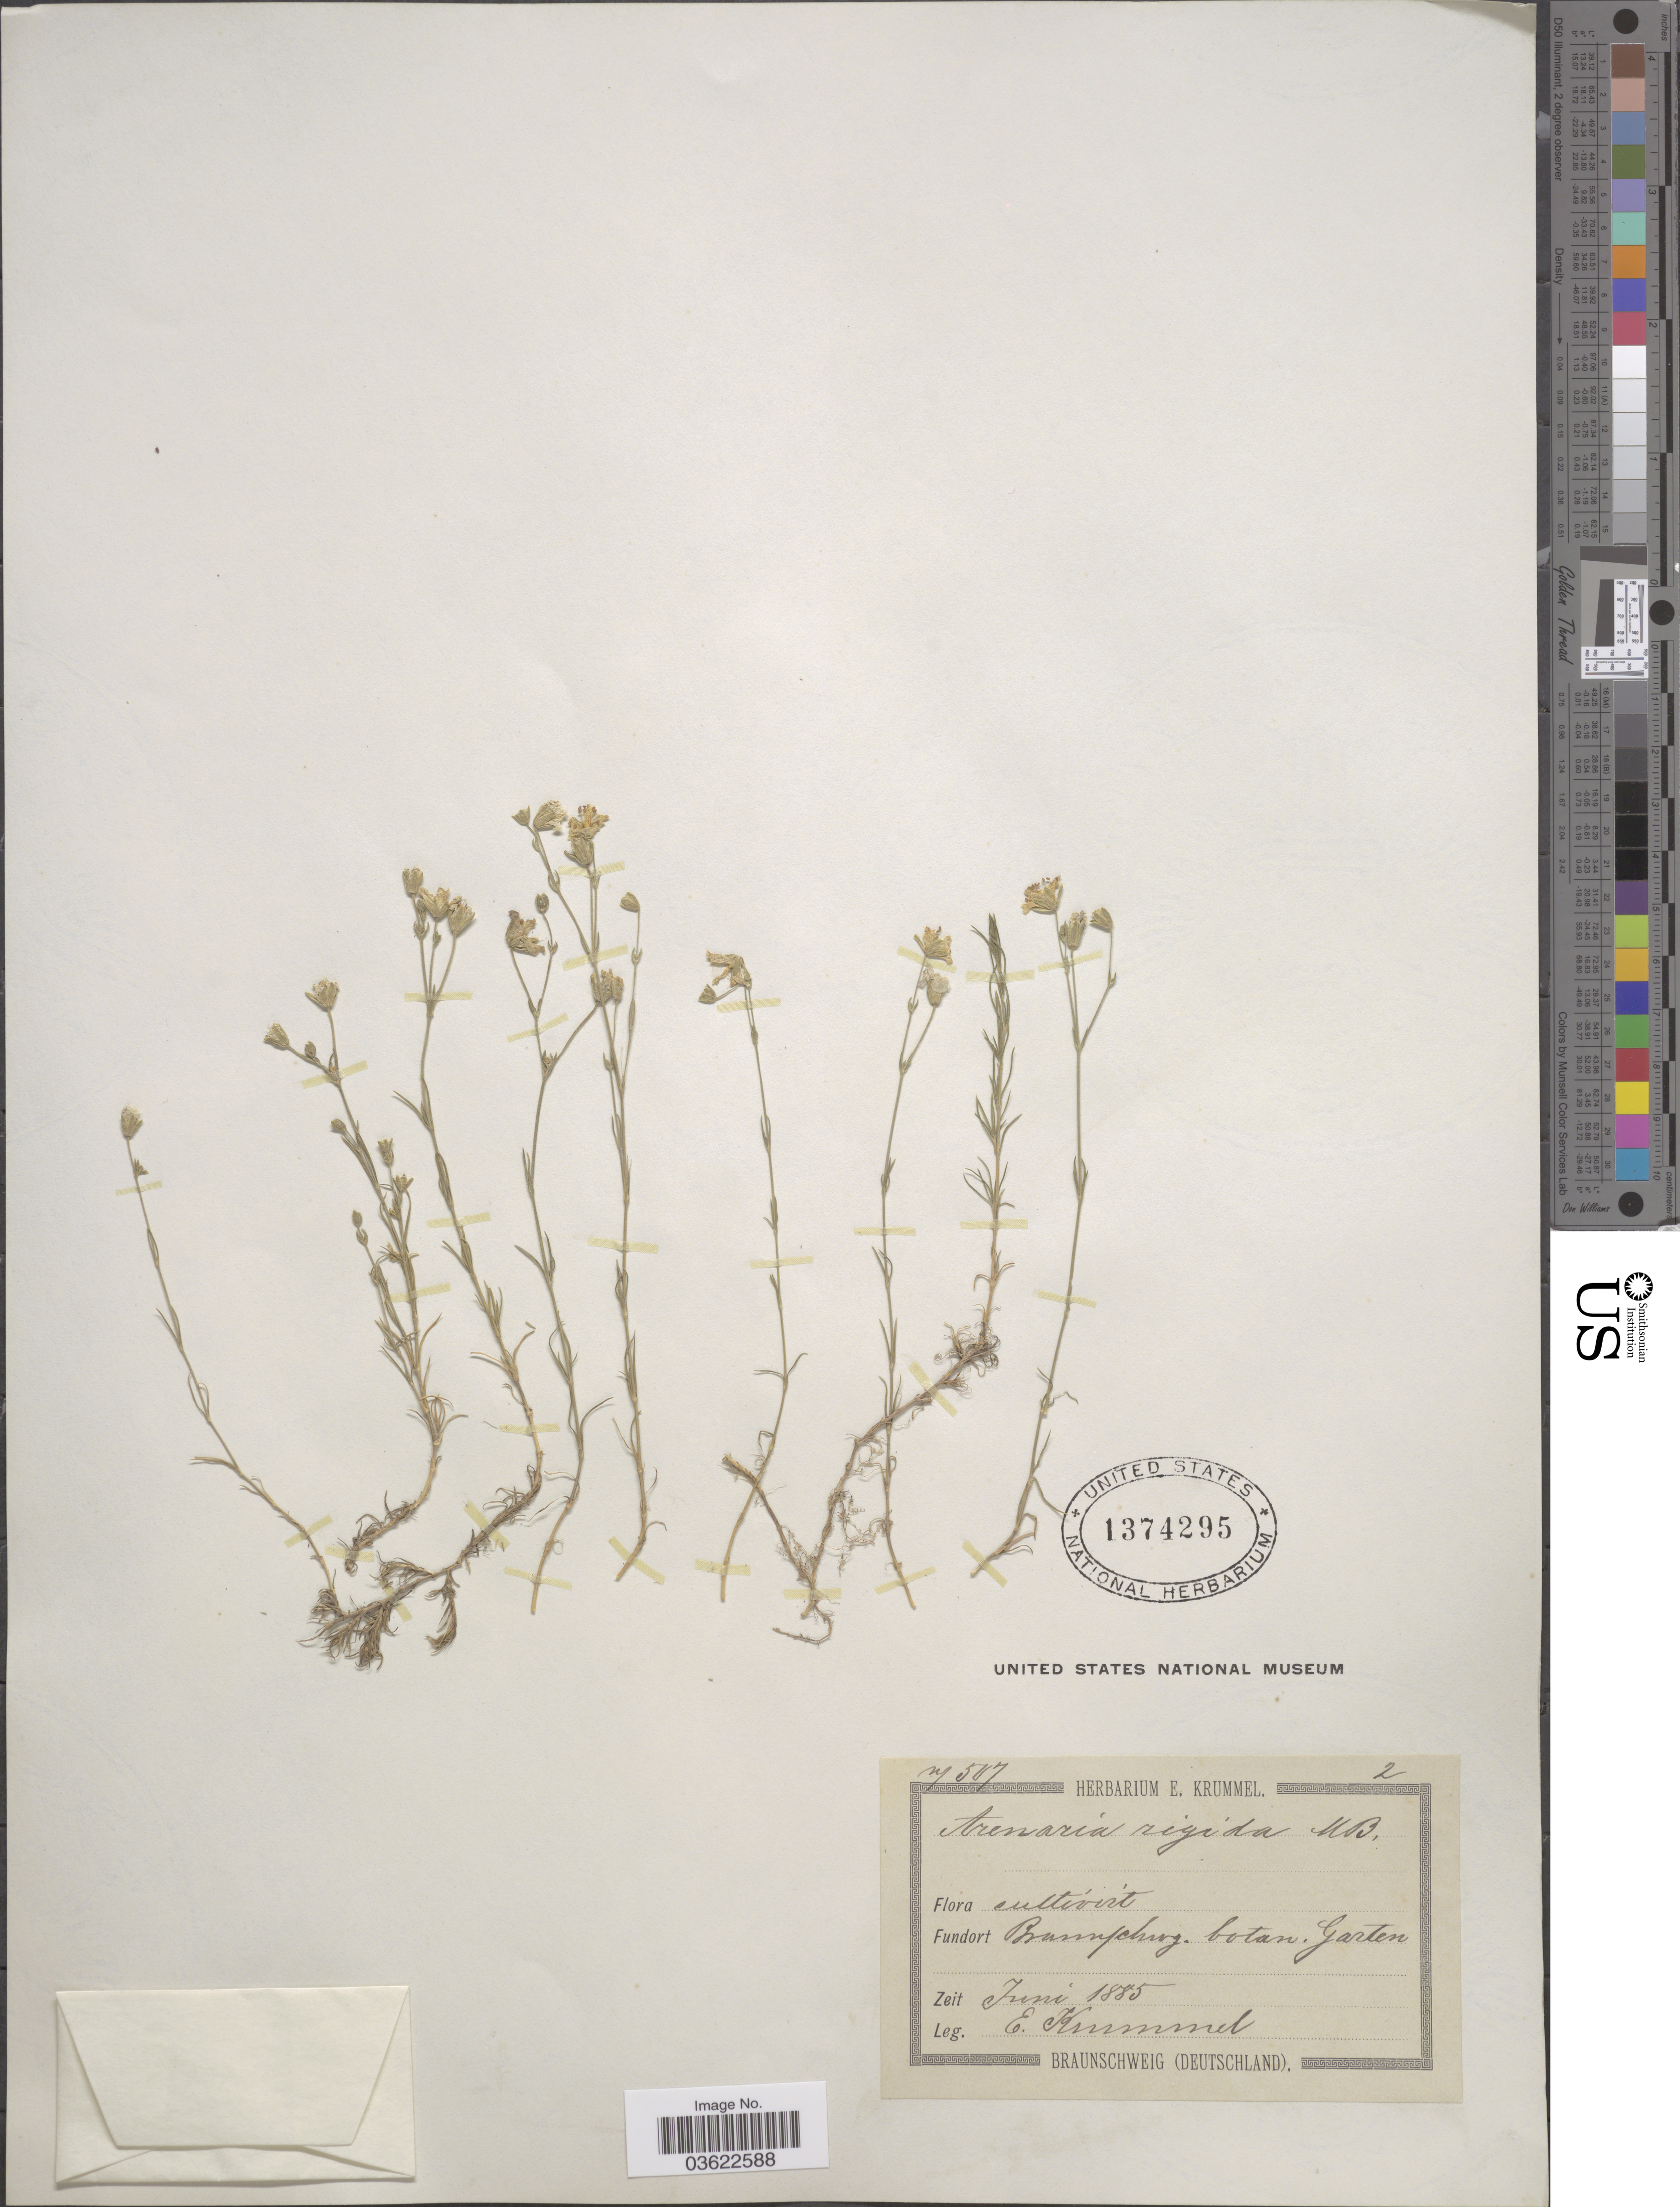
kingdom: Plantae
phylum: Tracheophyta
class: Magnoliopsida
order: Caryophyllales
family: Caryophyllaceae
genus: Eremogone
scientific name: Eremogone rigida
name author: (M. Bieb.) Fenzl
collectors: E. Krummel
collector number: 507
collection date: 1885-06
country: Germany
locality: Braunschwg. botan. Garten.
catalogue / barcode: US 1374295